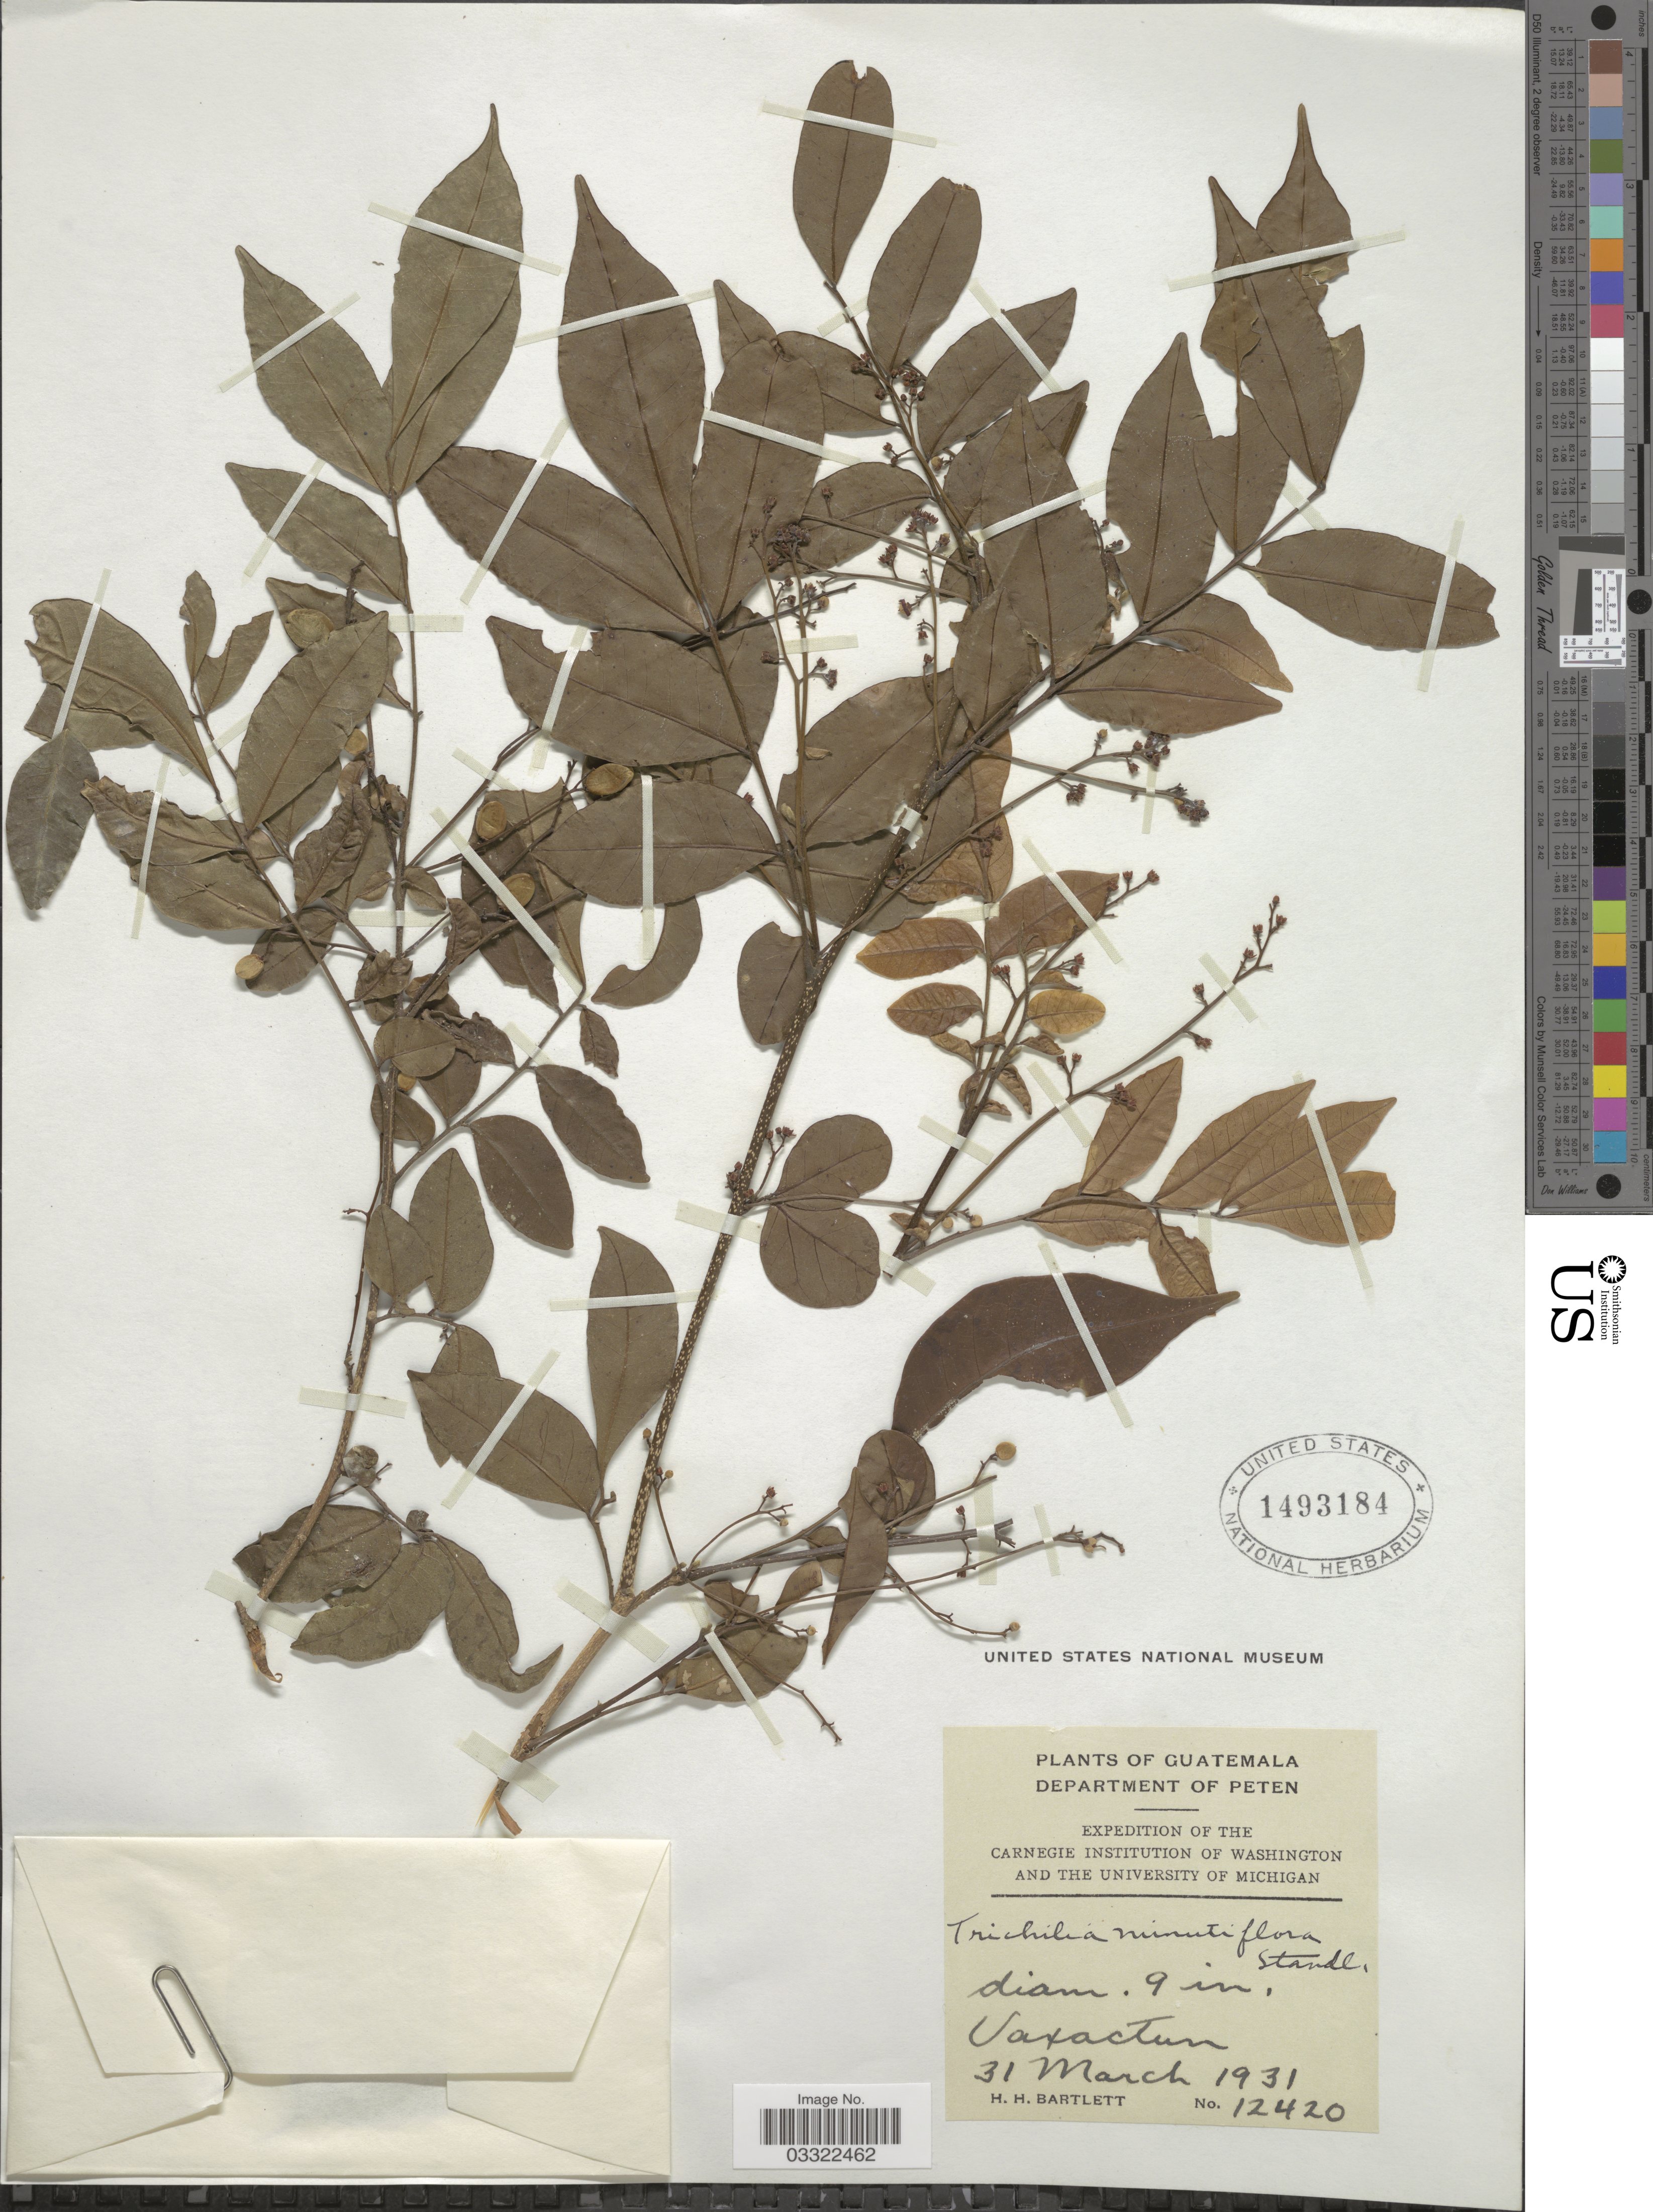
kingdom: Plantae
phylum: Tracheophyta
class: Magnoliopsida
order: Sapindales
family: Meliaceae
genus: Trichilia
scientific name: Trichilia minutiflora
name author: Standl.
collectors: H. H. Bartlett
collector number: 12420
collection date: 1931-03-31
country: Guatemala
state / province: El Petén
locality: Department of Peten. Uaxactun.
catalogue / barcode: US 1493184